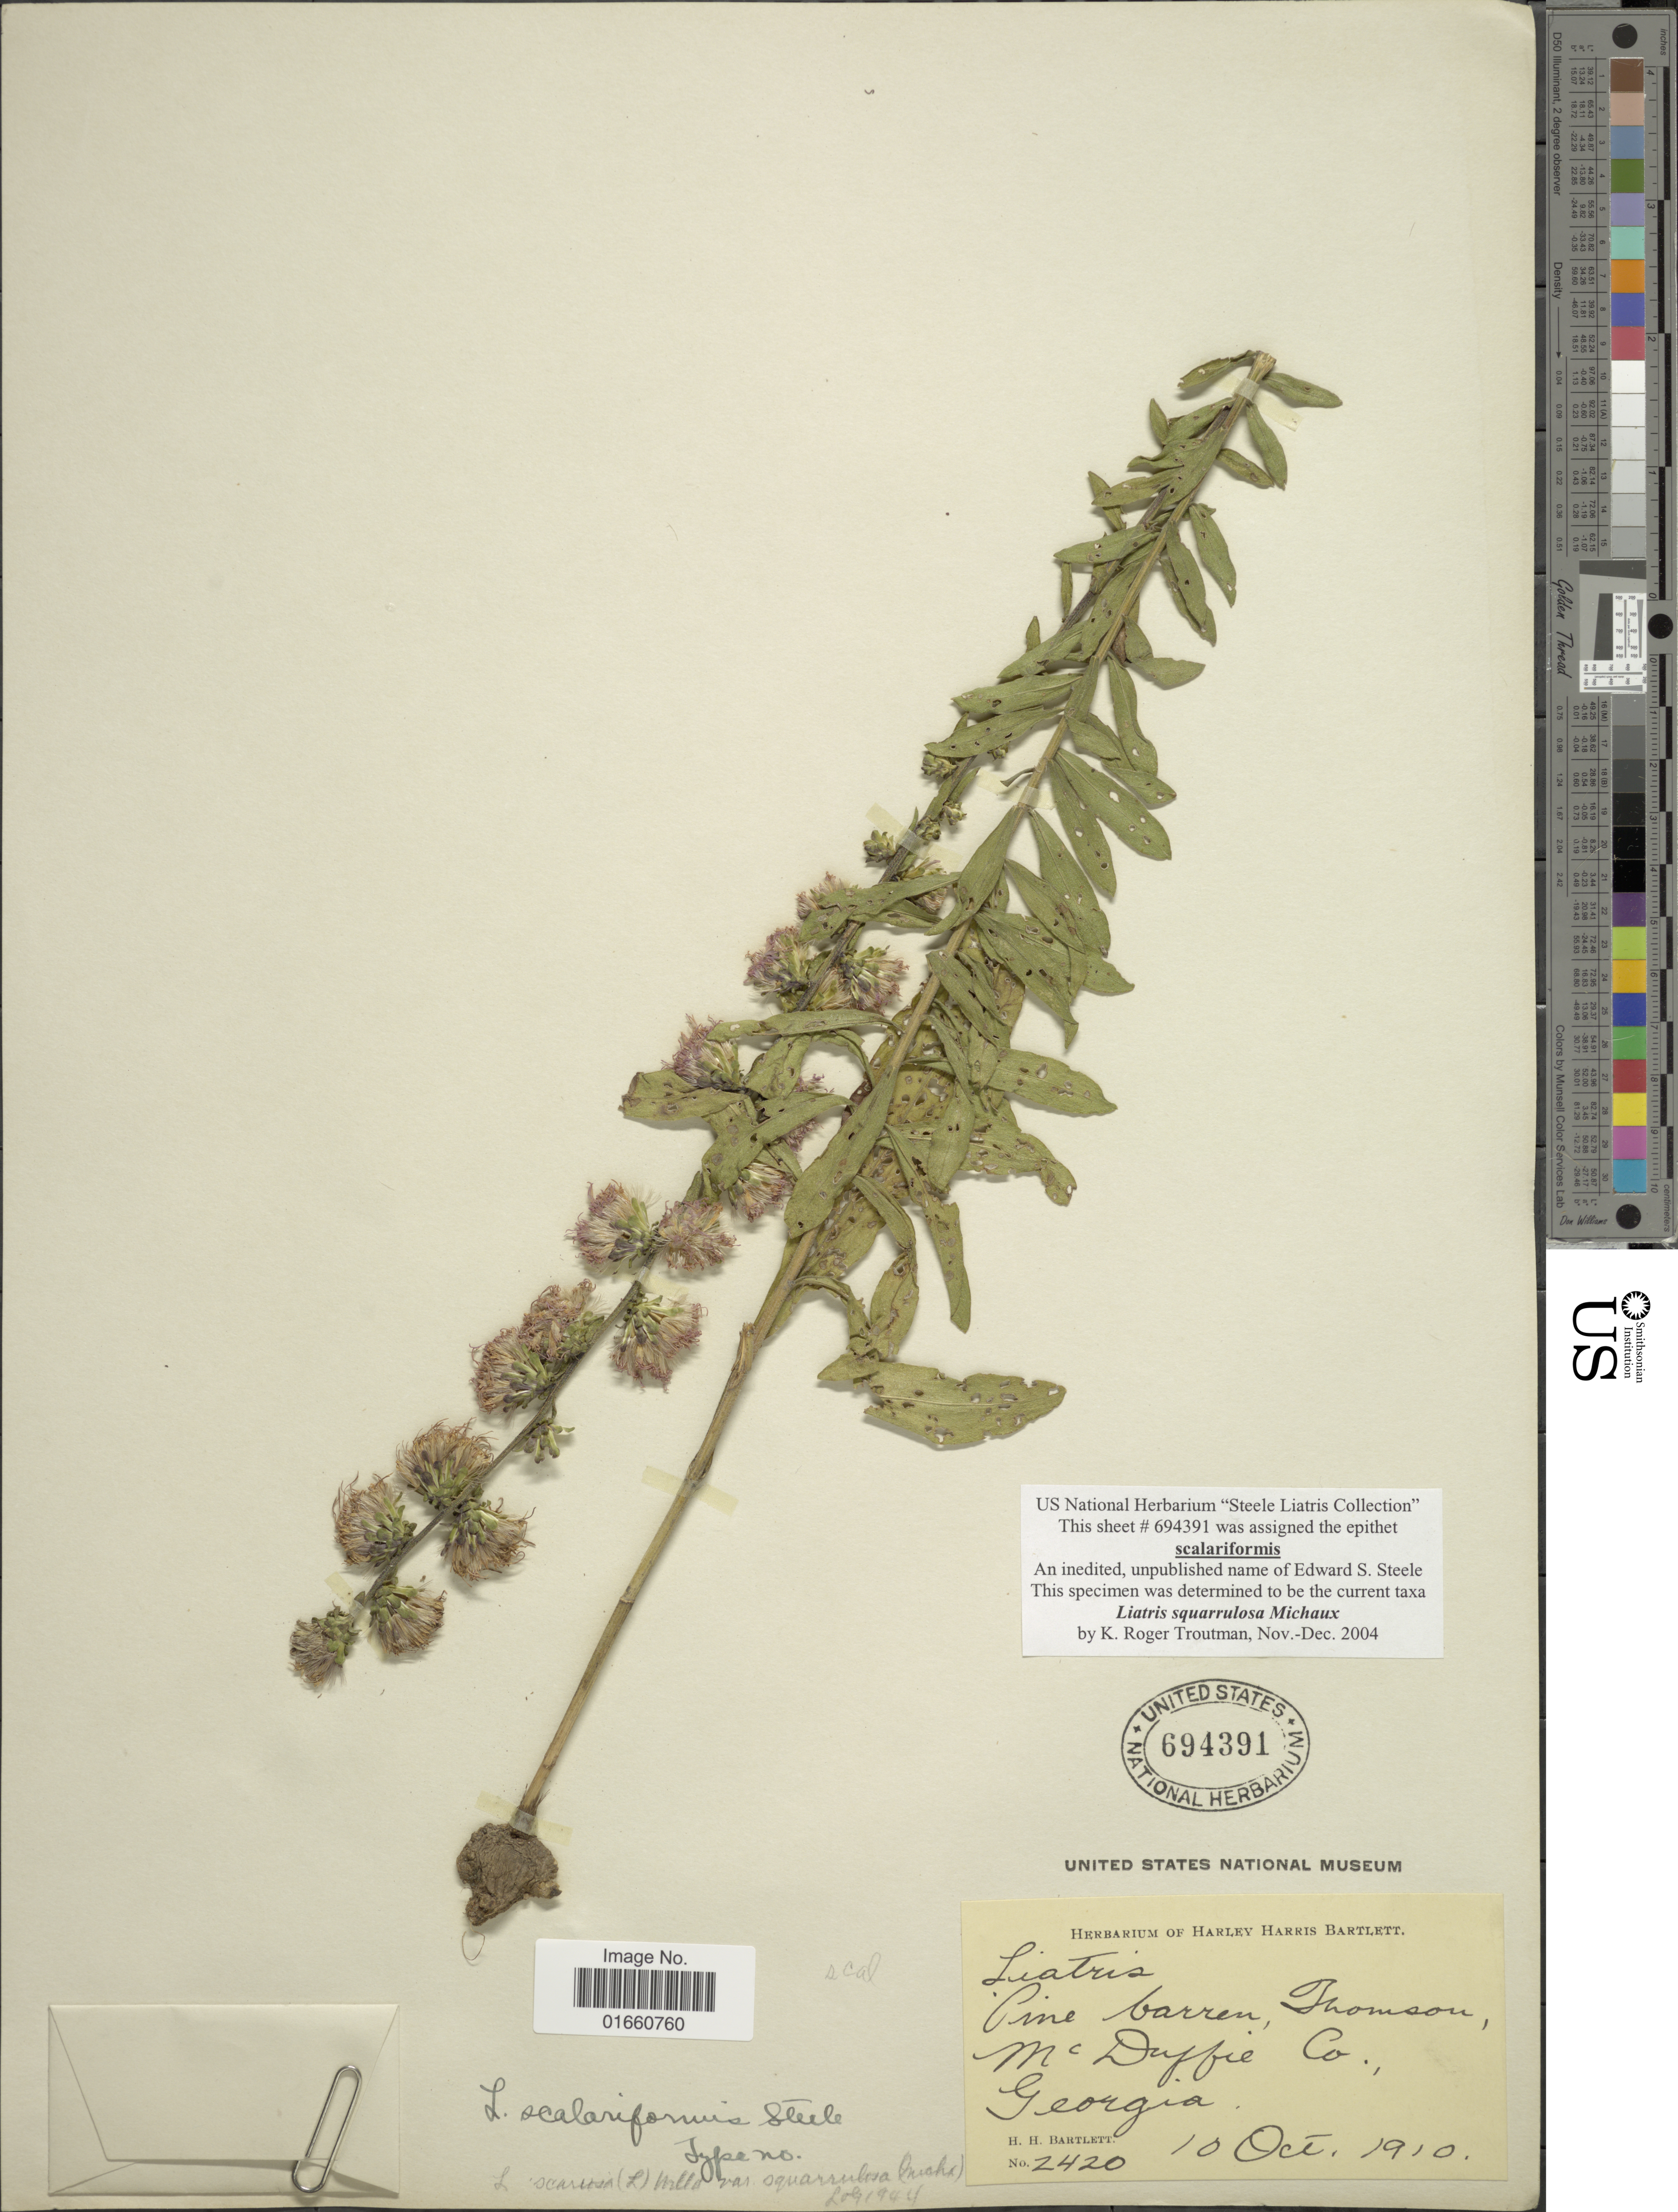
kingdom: Plantae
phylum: Tracheophyta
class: Magnoliopsida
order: Asterales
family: Asteraceae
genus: Liatris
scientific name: Liatris squarrulosa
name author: Michx.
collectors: H. H. Bartlett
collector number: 2420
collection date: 1910-10-10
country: United States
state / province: Georgia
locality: Pine barren, Thomson McDuffie Co.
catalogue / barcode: US 694391